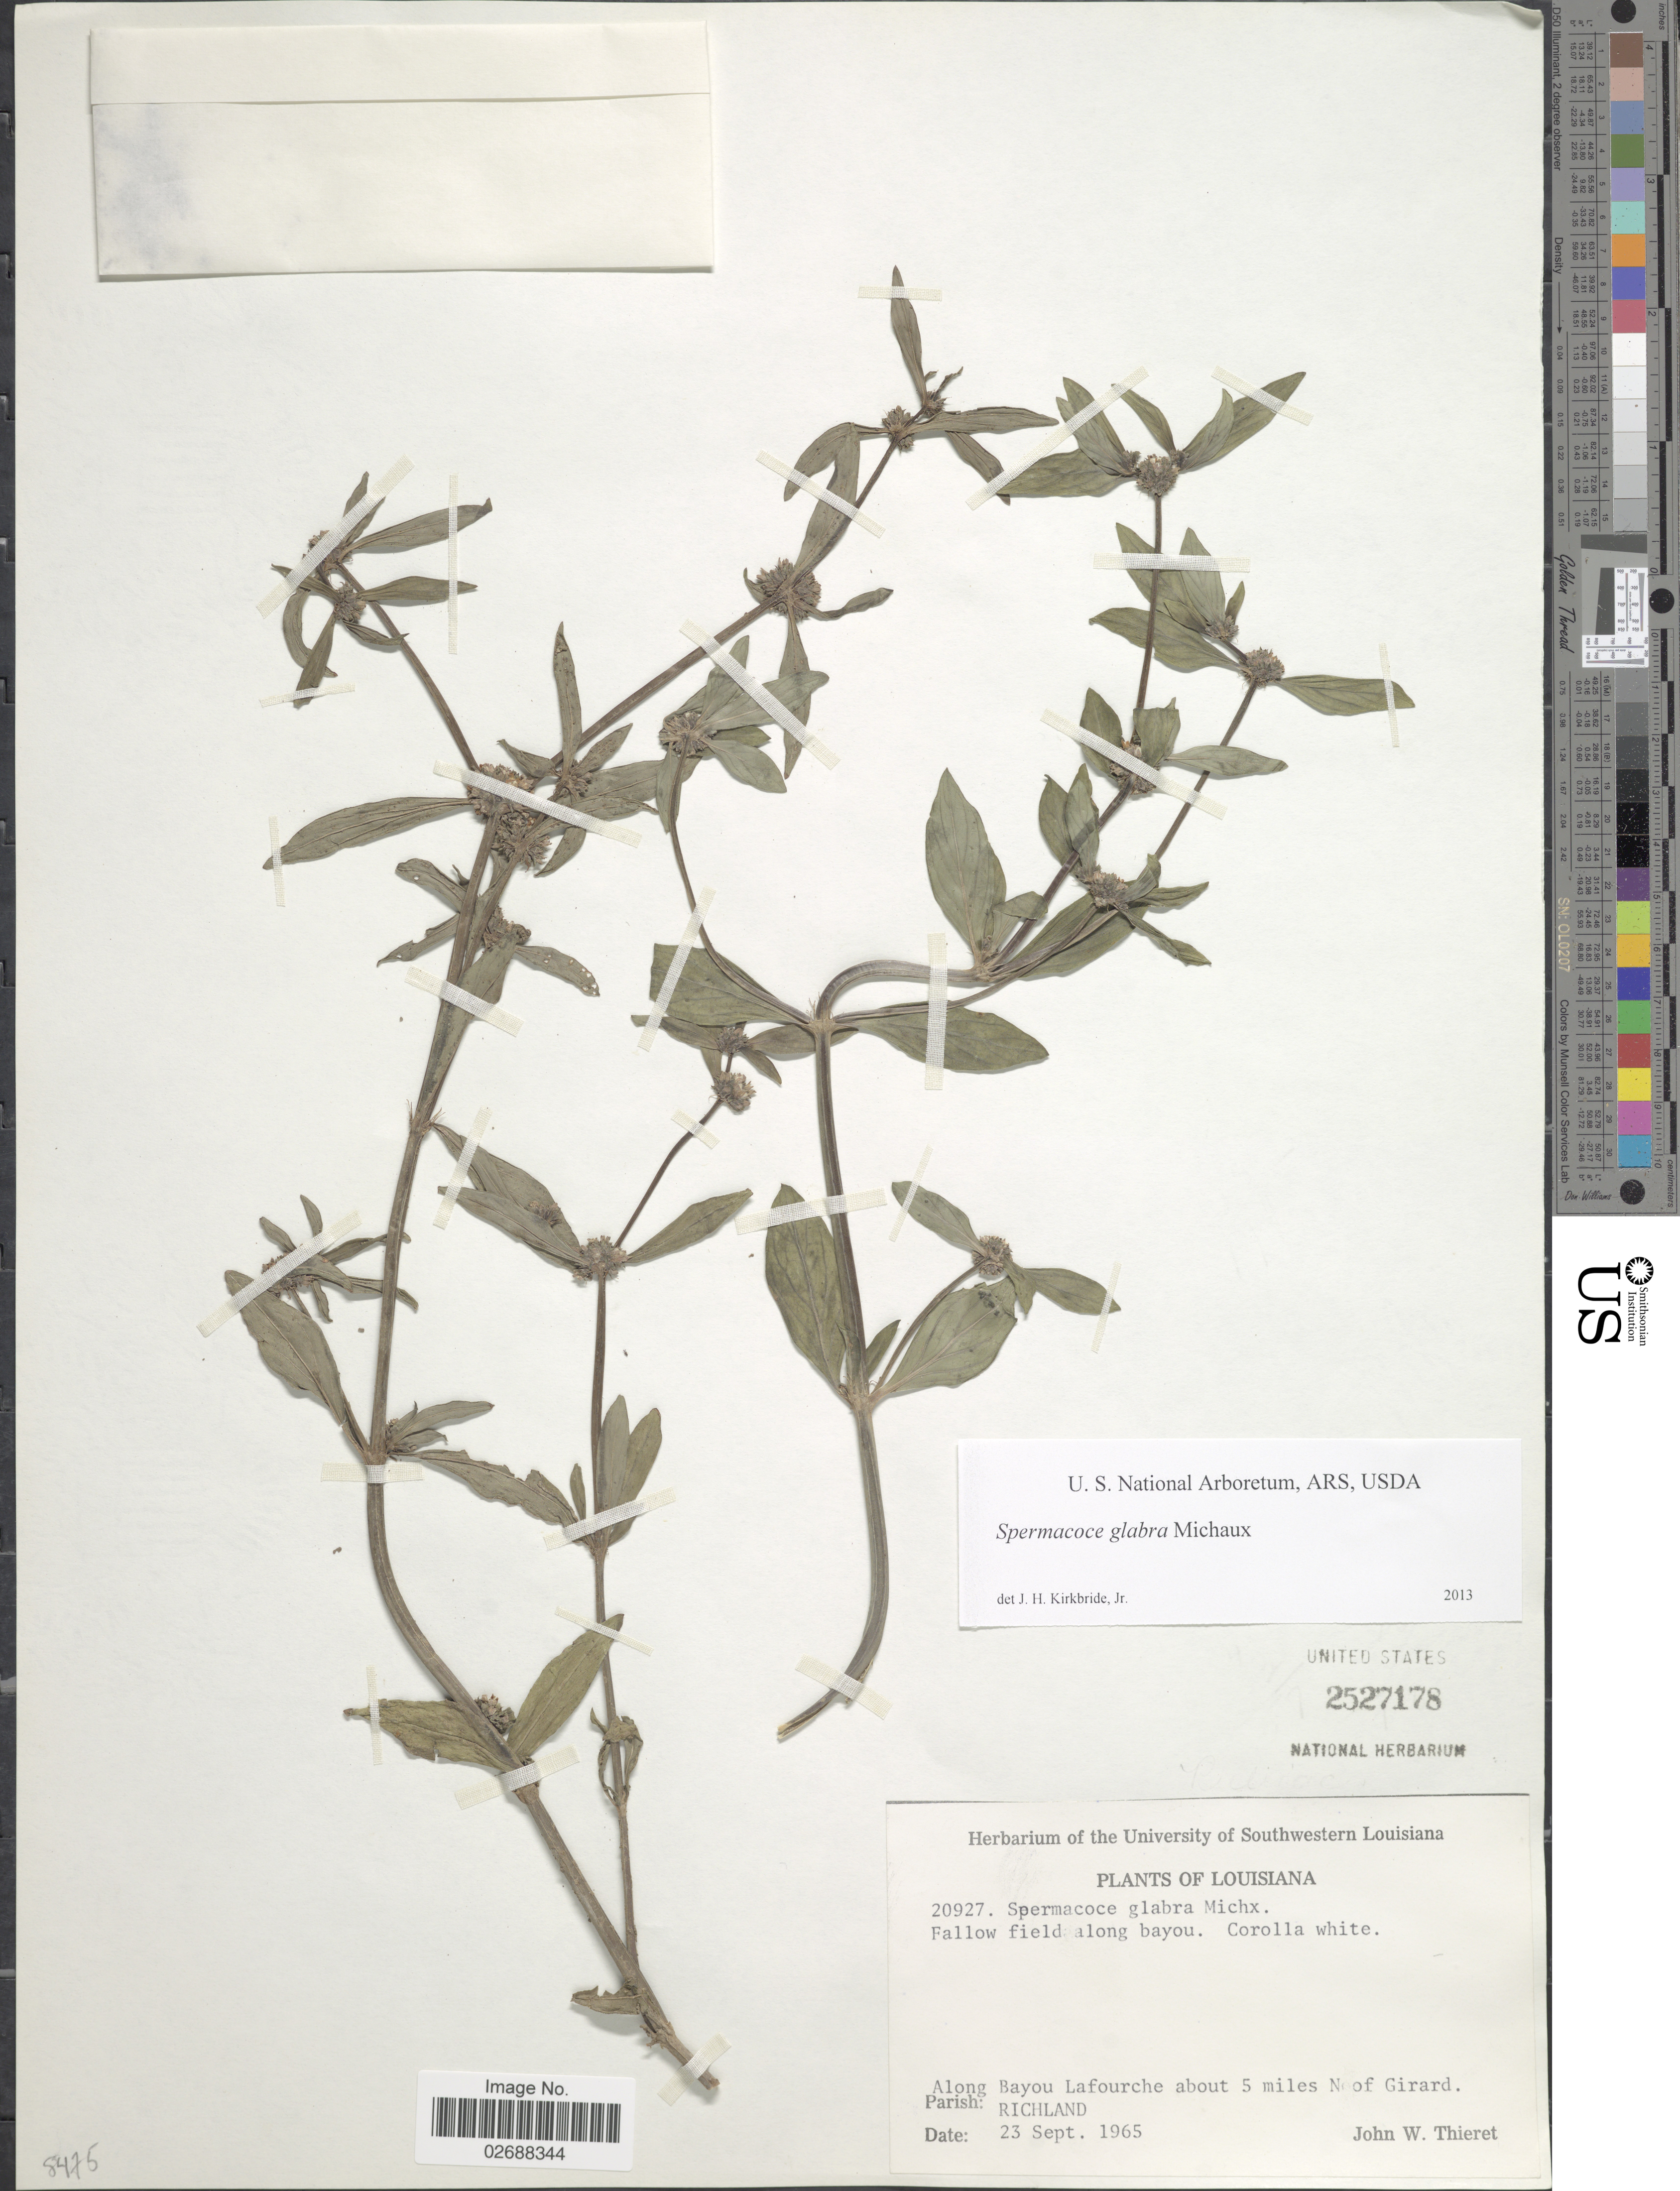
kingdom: Plantae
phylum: Tracheophyta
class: Magnoliopsida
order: Gentianales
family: Rubiaceae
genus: Spermacoce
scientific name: Spermacoce glabra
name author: Michx.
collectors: J. W. Thieret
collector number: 20927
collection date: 1965-09-23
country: United States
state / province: Louisiana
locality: Along Bayou Lafourche about 5 miles N of Girard. Parish: Richland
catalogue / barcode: US 2527178